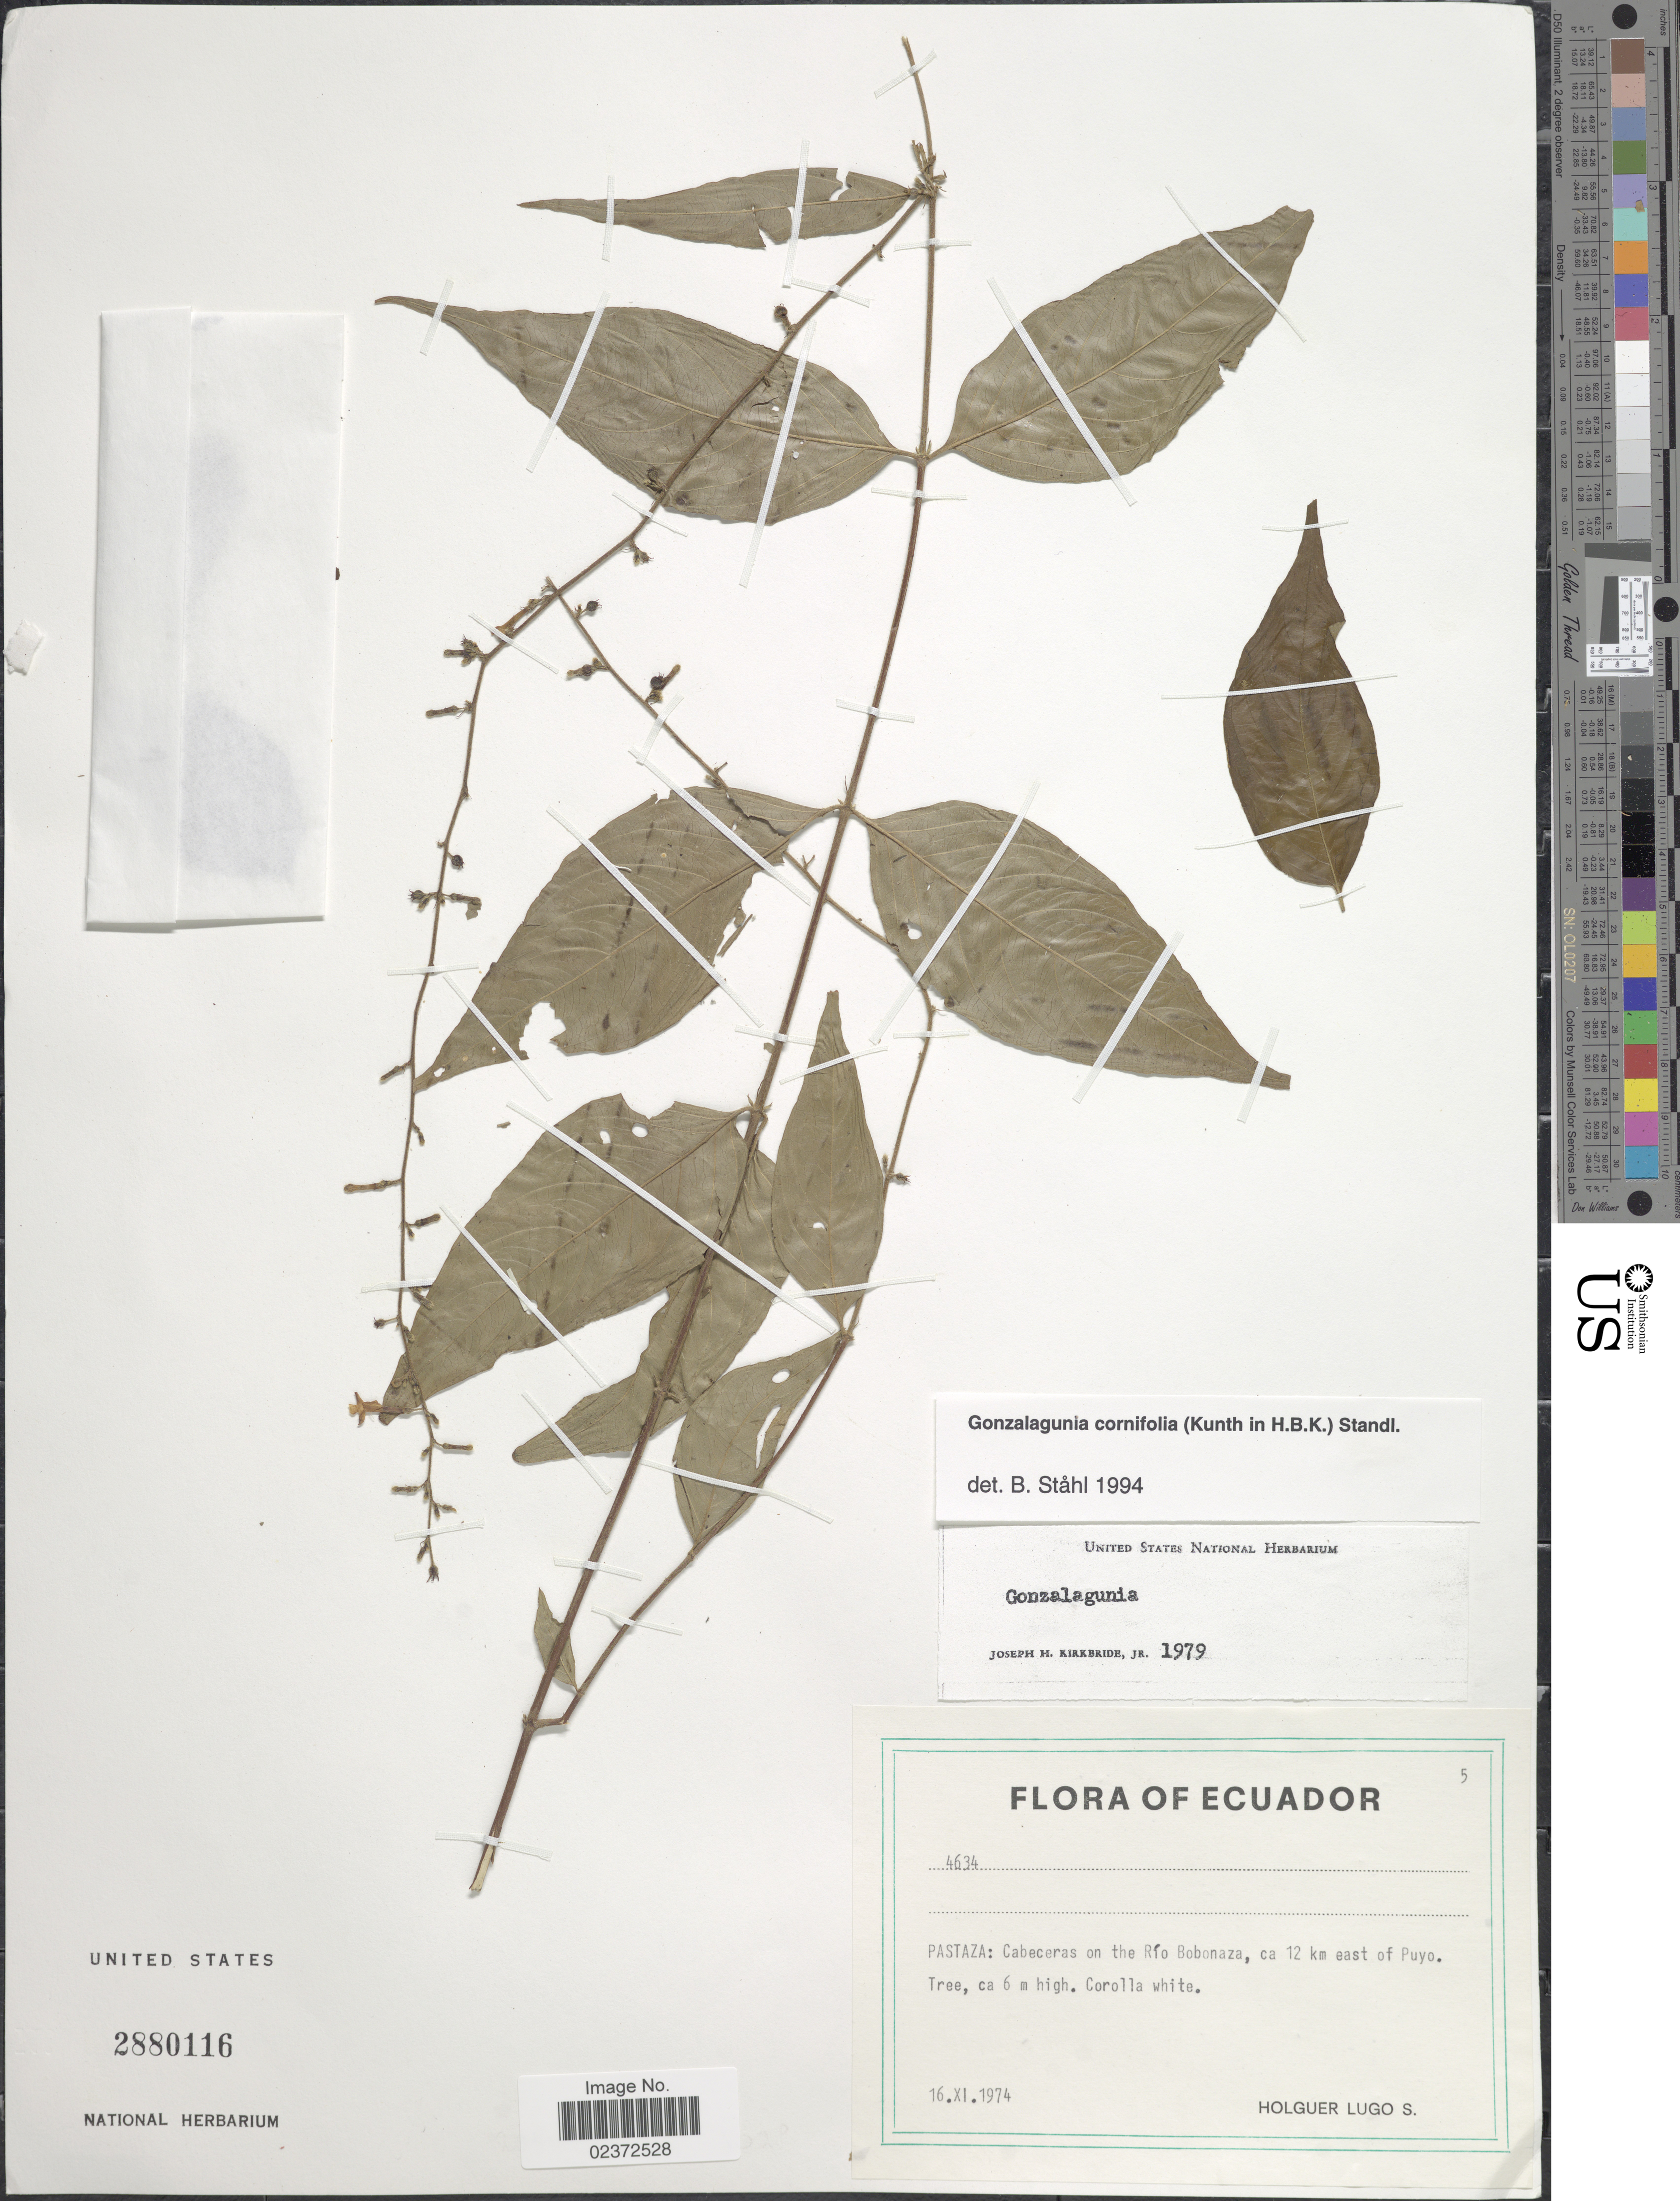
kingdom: Plantae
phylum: Tracheophyta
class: Magnoliopsida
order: Gentianales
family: Rubiaceae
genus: Gonzalagunia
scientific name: Gonzalagunia cornifolia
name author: (Kunth) Standl.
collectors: H. Lugo S.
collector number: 4634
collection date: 1974-11-16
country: Ecuador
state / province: Pastaza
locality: Cabeceras on the Río Bobonaza, ca 12 km east of Puyo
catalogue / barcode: US 2880116